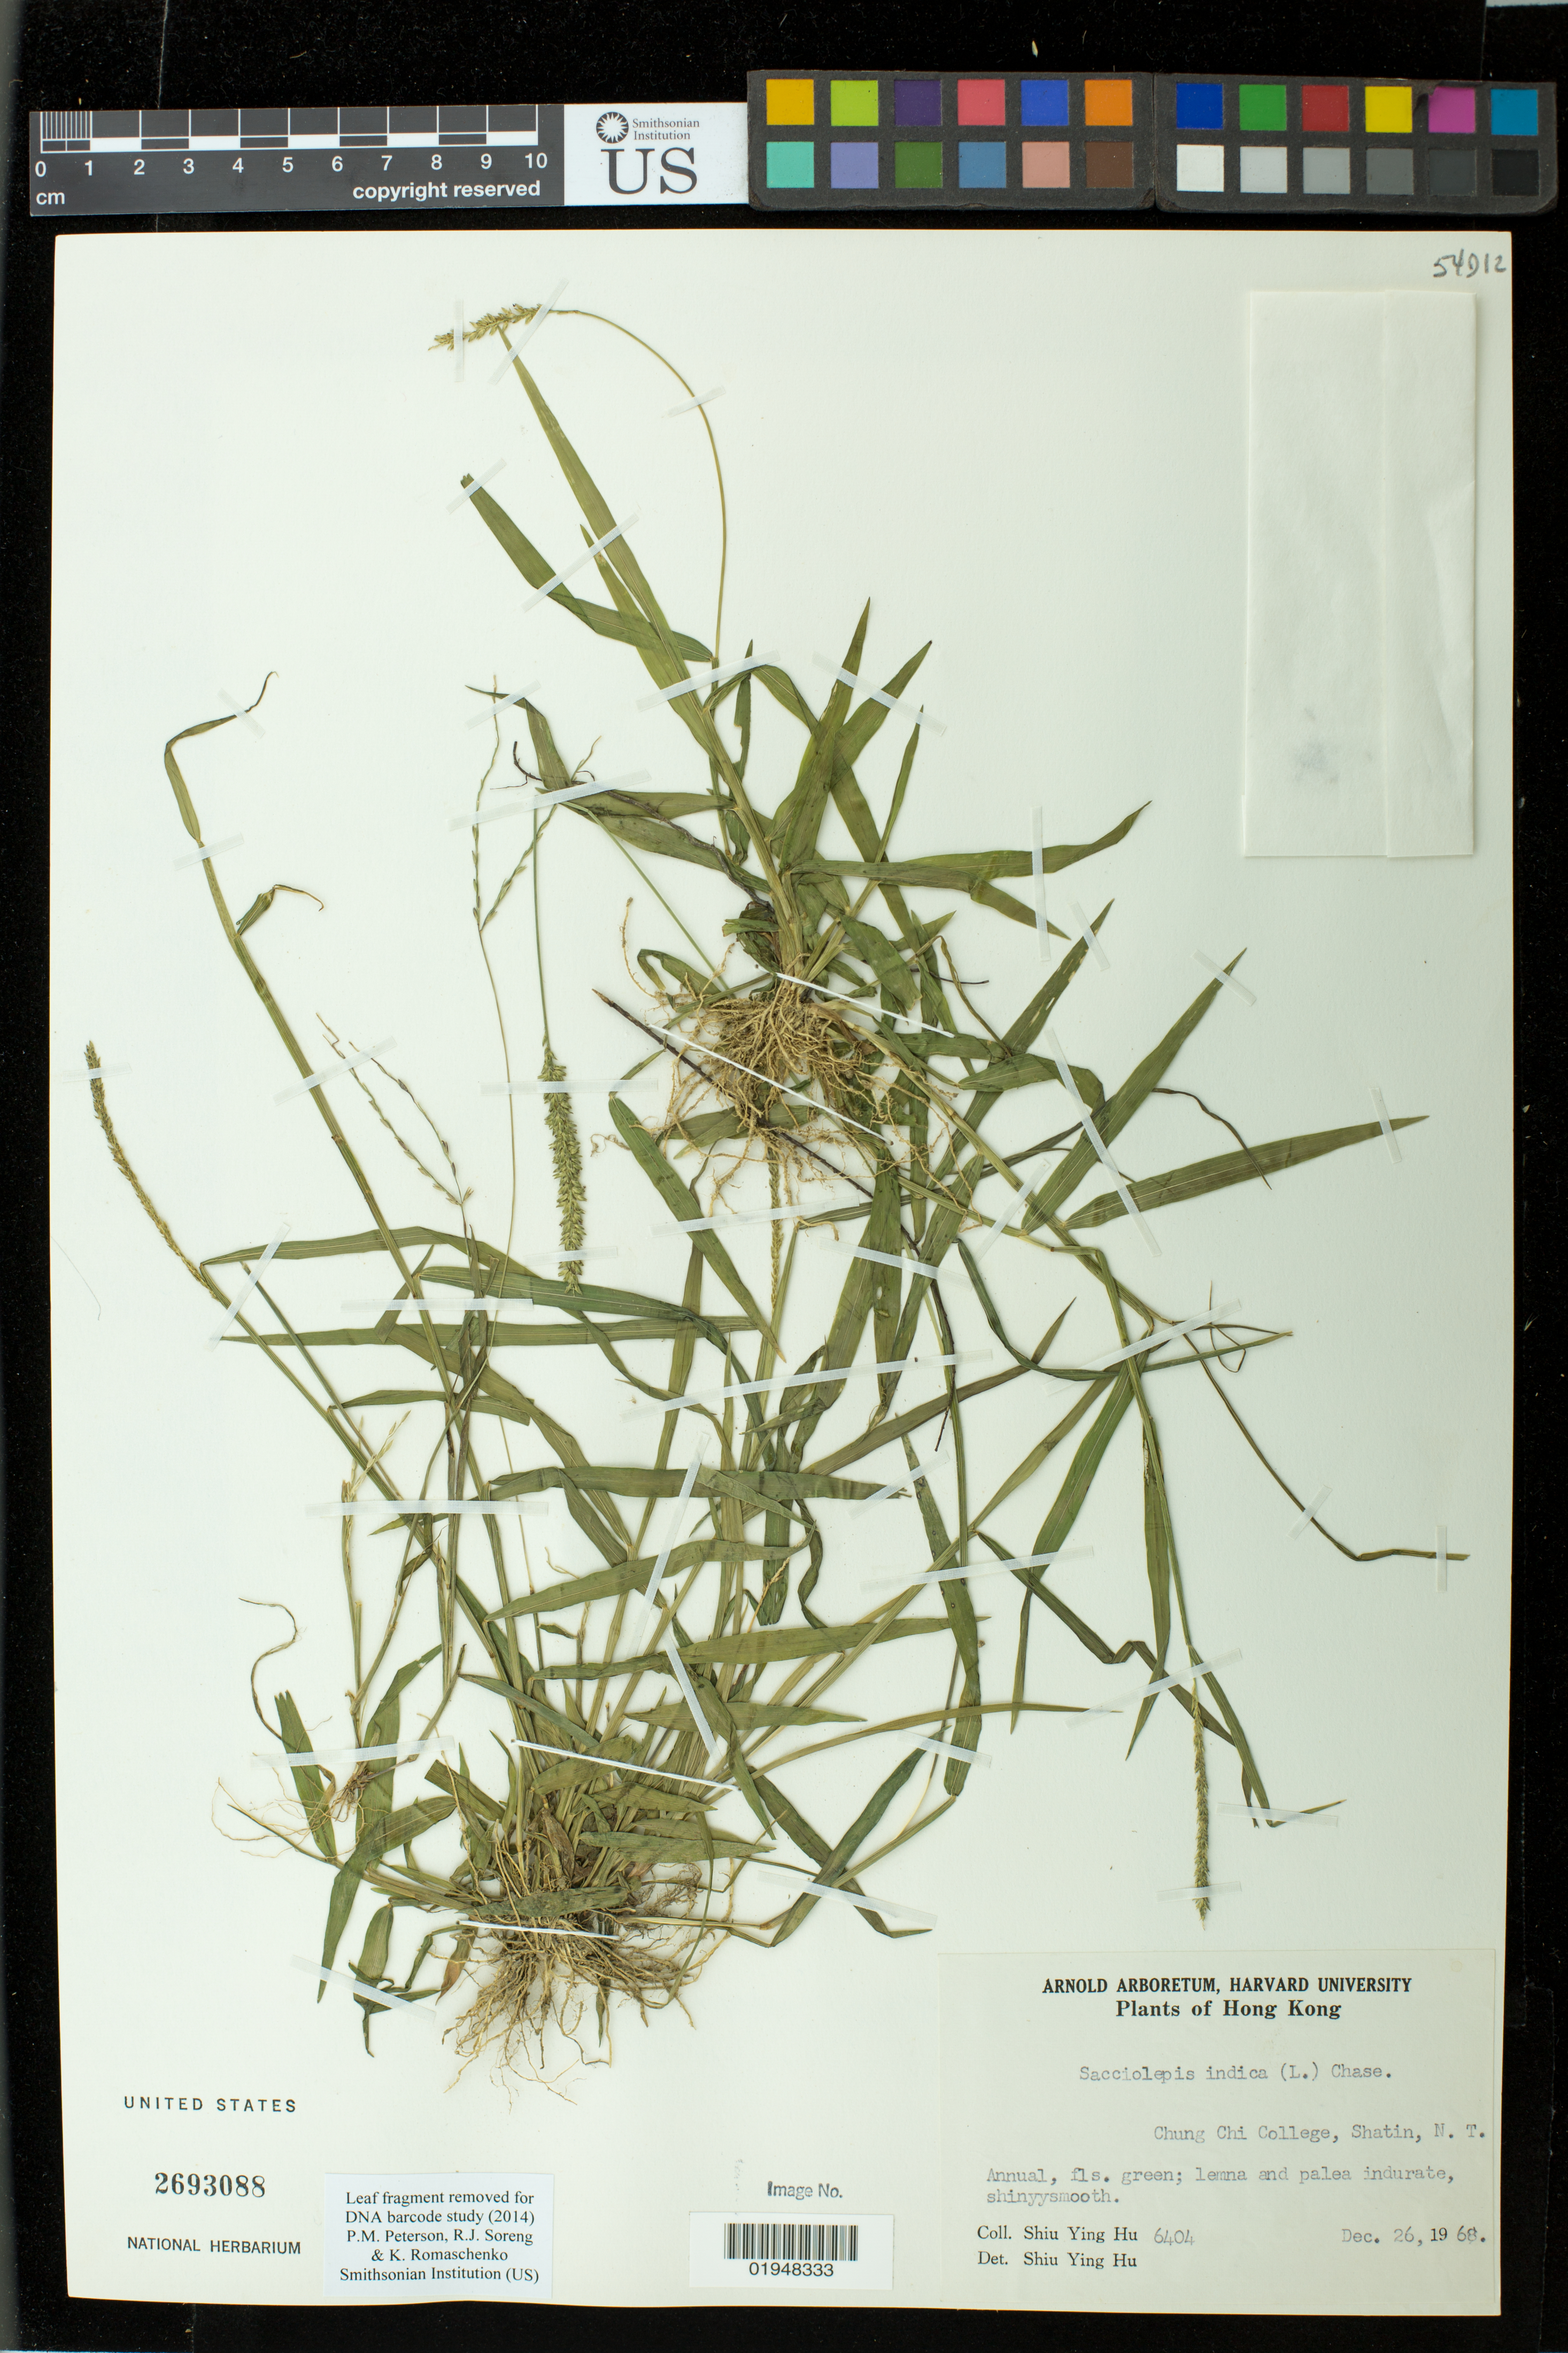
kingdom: Plantae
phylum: Tracheophyta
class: Liliopsida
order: Poales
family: Poaceae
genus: Sacciolepis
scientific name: Sacciolepis indica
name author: (L.) Chase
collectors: S. Y. Hu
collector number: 6404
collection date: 1968-12-26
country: China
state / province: Hong Kong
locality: Sha Tin, Chung Chi College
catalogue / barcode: US 2693088